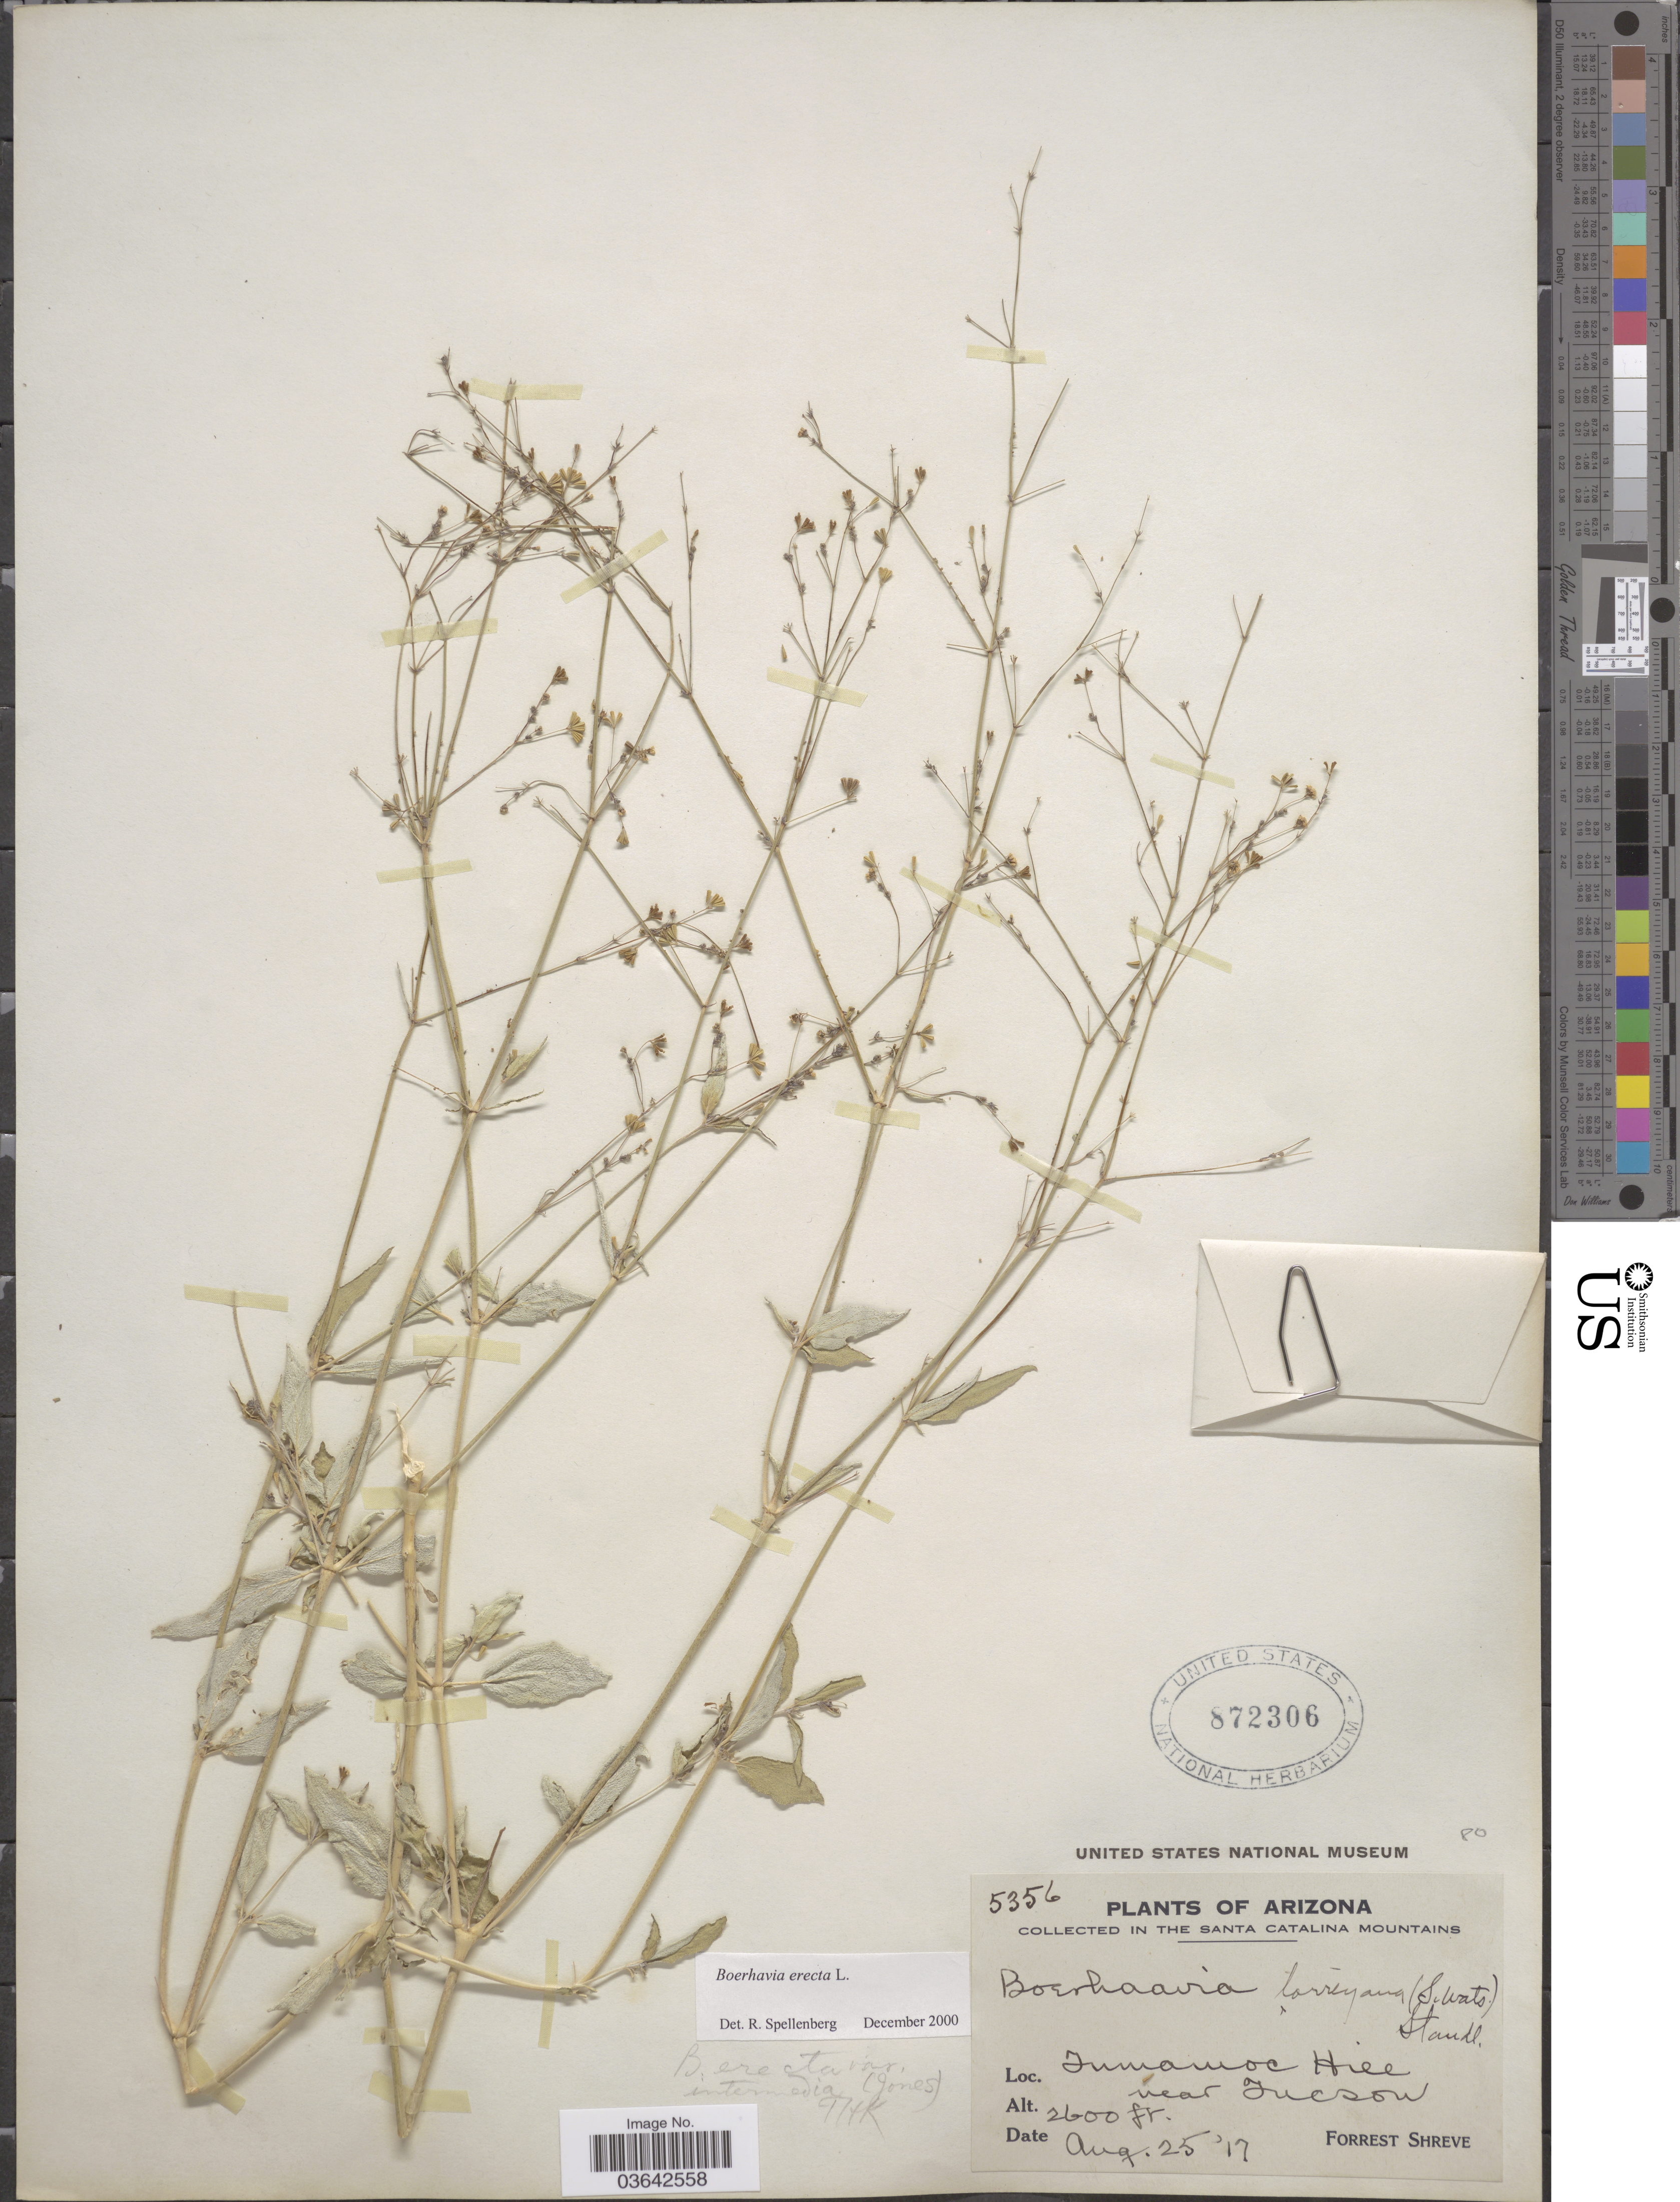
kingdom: Plantae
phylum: Tracheophyta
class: Magnoliopsida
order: Caryophyllales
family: Nyctaginaceae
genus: Boerhavia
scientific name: Boerhavia erecta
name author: L.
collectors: F. Shreve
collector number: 5356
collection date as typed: Transcribed d/m/y: 25/8/17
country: United States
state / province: Arizona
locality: The Santa Catalina Mountains. Tumamoc Hill near Tucson.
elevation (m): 792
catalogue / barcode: US 872306